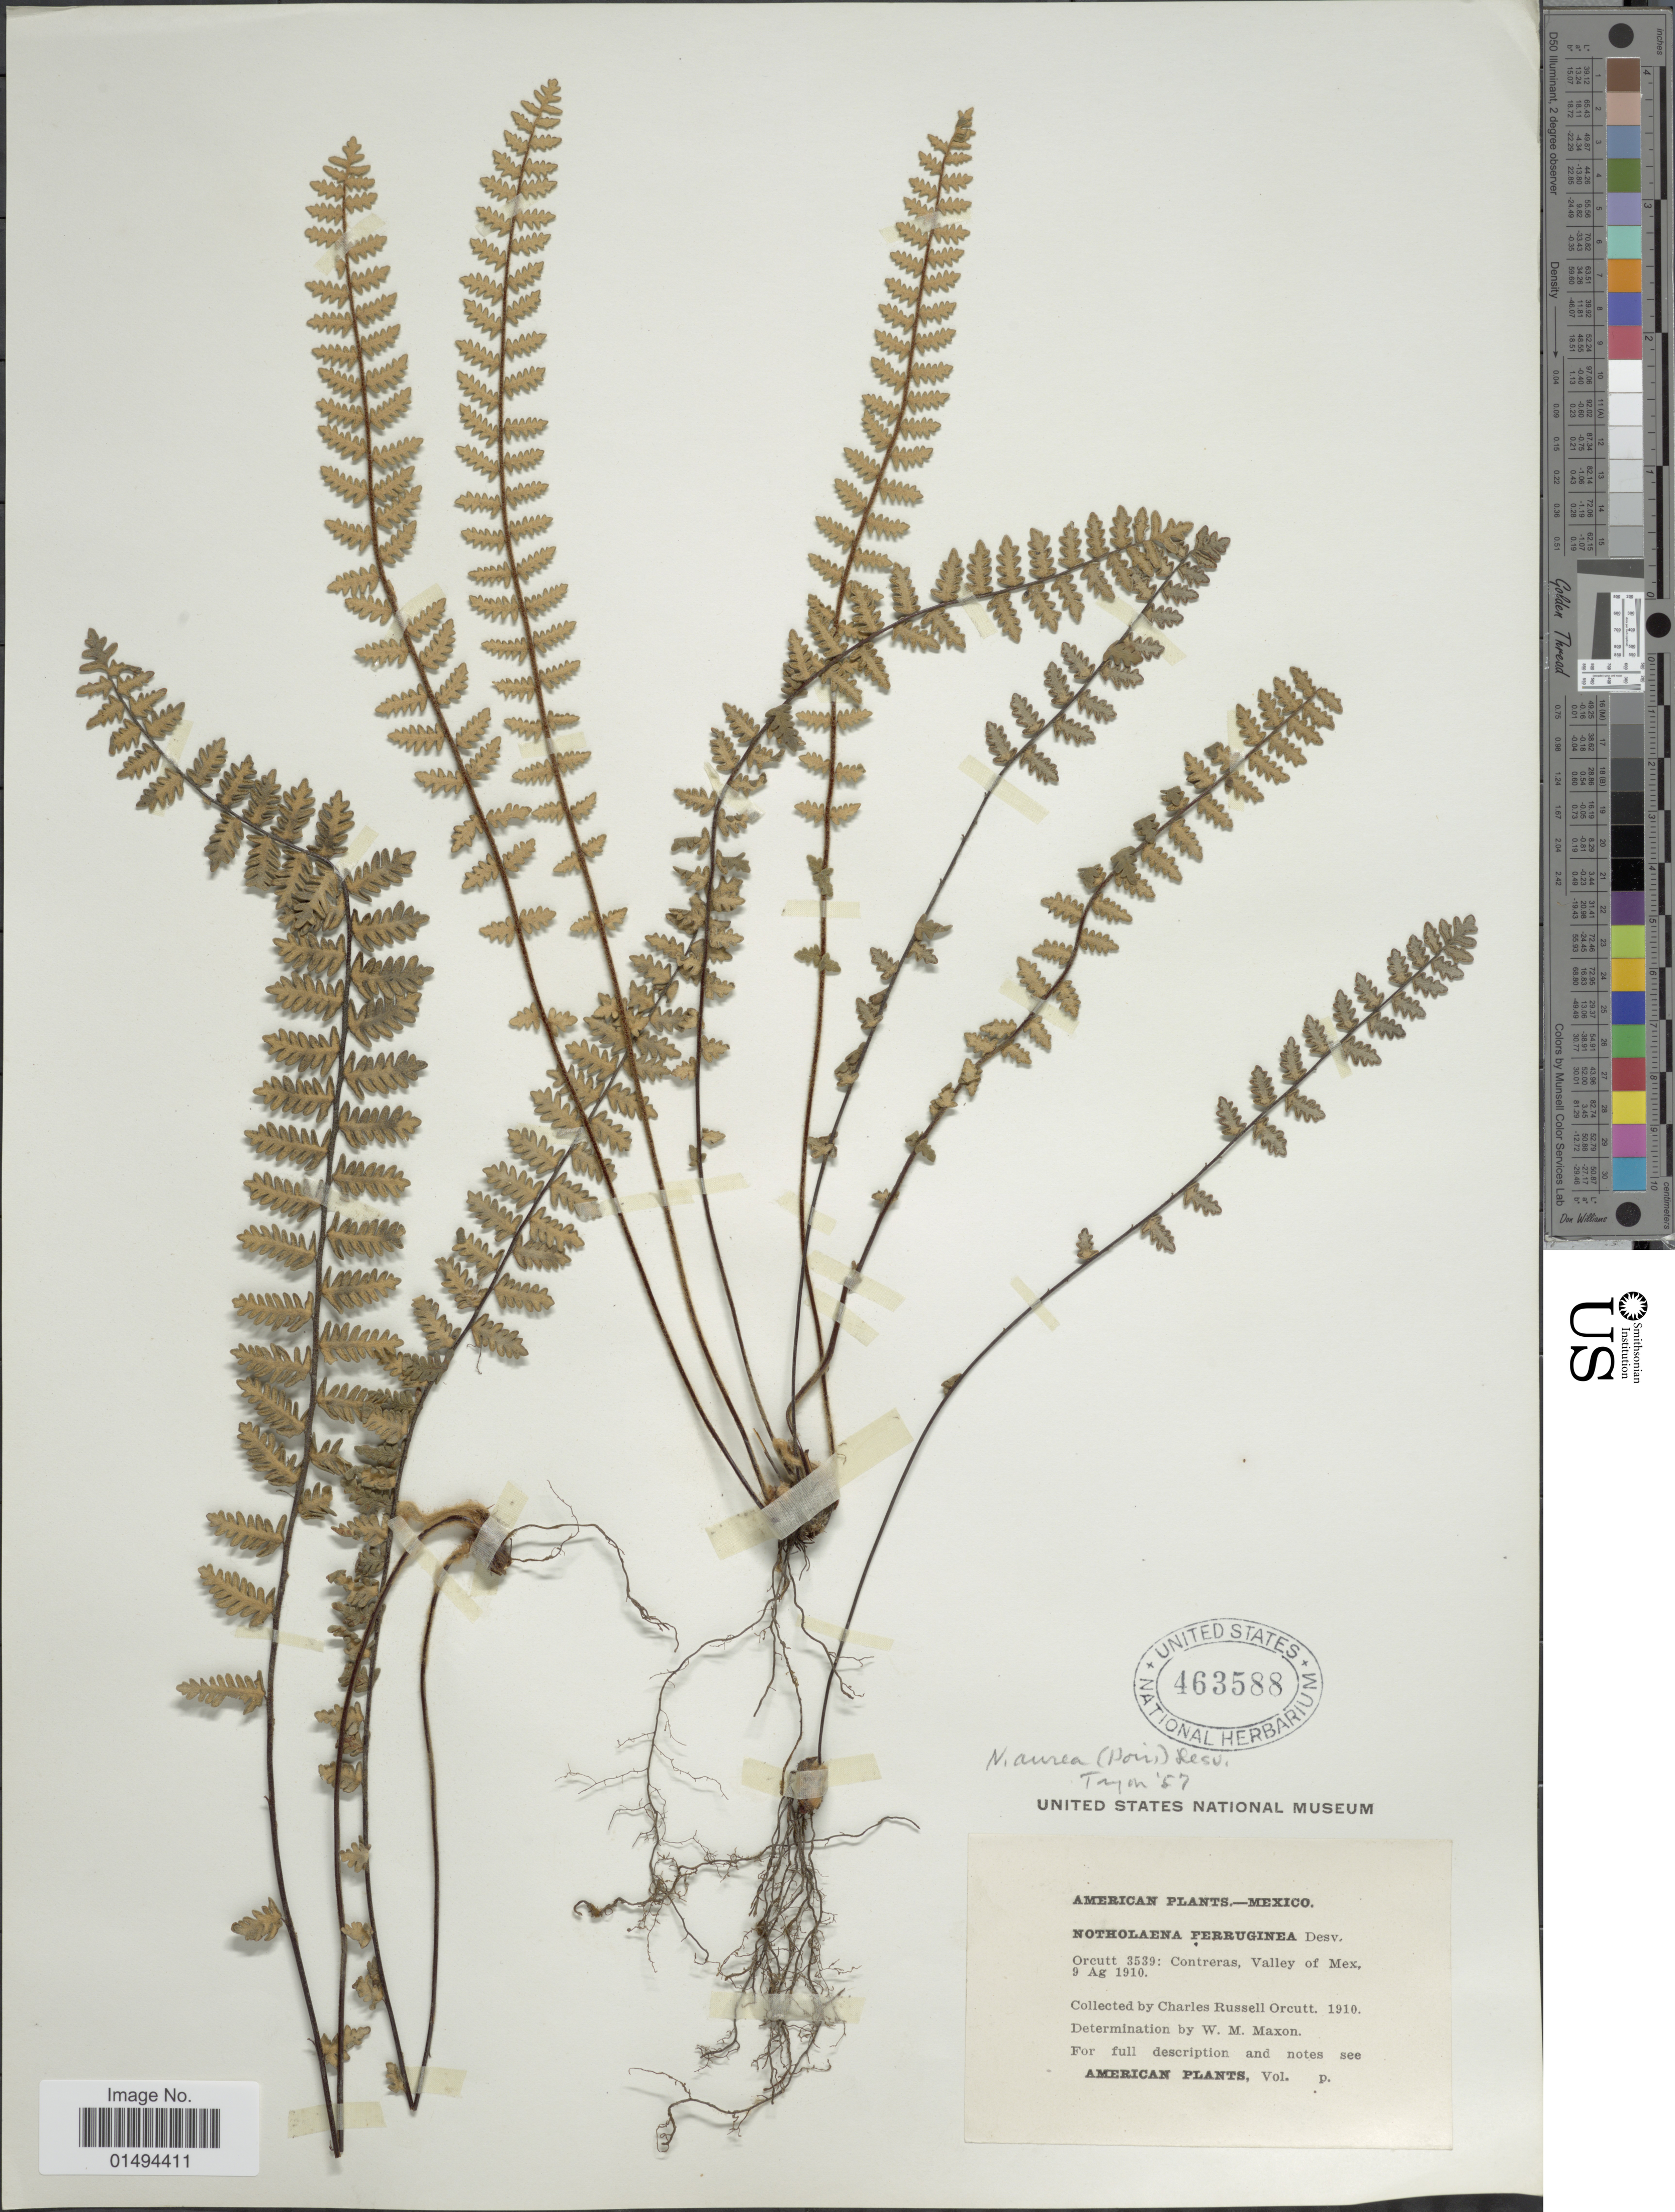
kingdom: Plantae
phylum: Tracheophyta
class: Polypodiopsida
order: Polypodiales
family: Pteridaceae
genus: Myriopteris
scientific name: Myriopteris aurea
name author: (Poir.) Grusz & Windham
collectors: C. R. Orcutt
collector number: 3539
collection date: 1910-08-09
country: Mexico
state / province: México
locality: Contreras, Valley of Mex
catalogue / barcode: US 463588